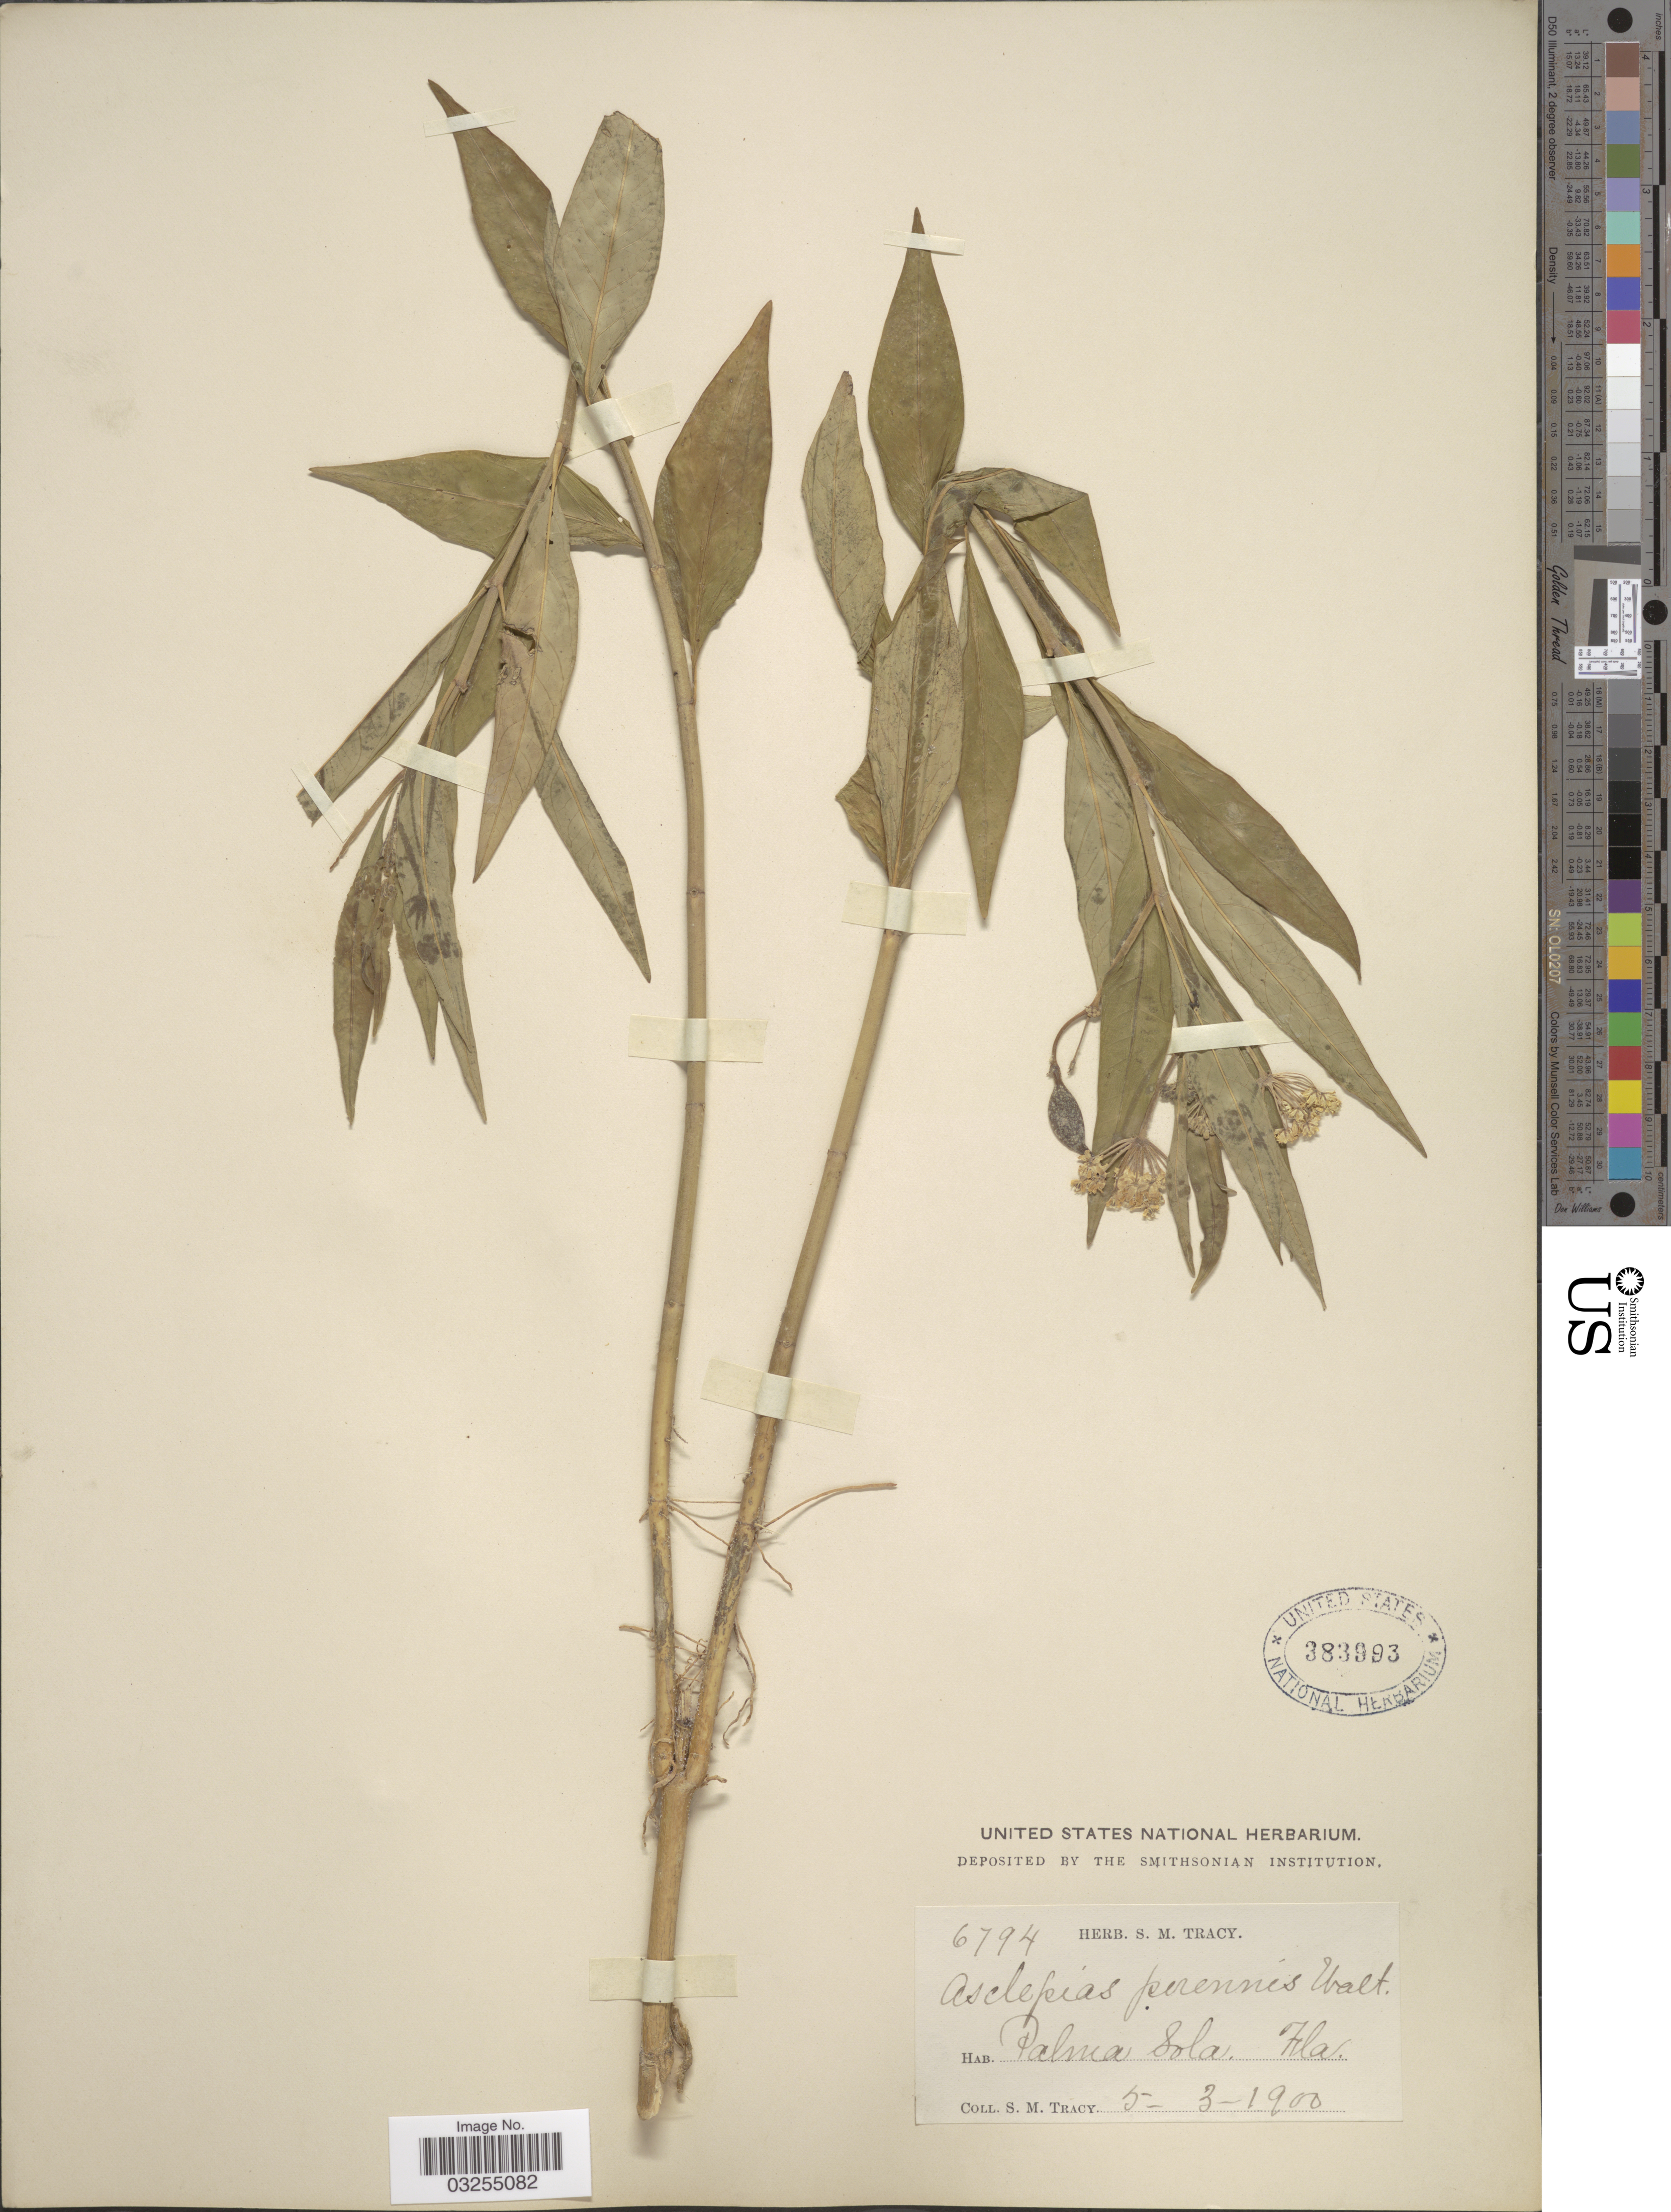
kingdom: Plantae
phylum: Tracheophyta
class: Magnoliopsida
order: Gentianales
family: Apocynaceae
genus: Asclepias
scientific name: Asclepias perennis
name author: Walter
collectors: S. M. Tracy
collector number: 6794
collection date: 1900-05-03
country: United States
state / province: Florida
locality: Palma Sola. Fla.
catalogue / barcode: US 383993